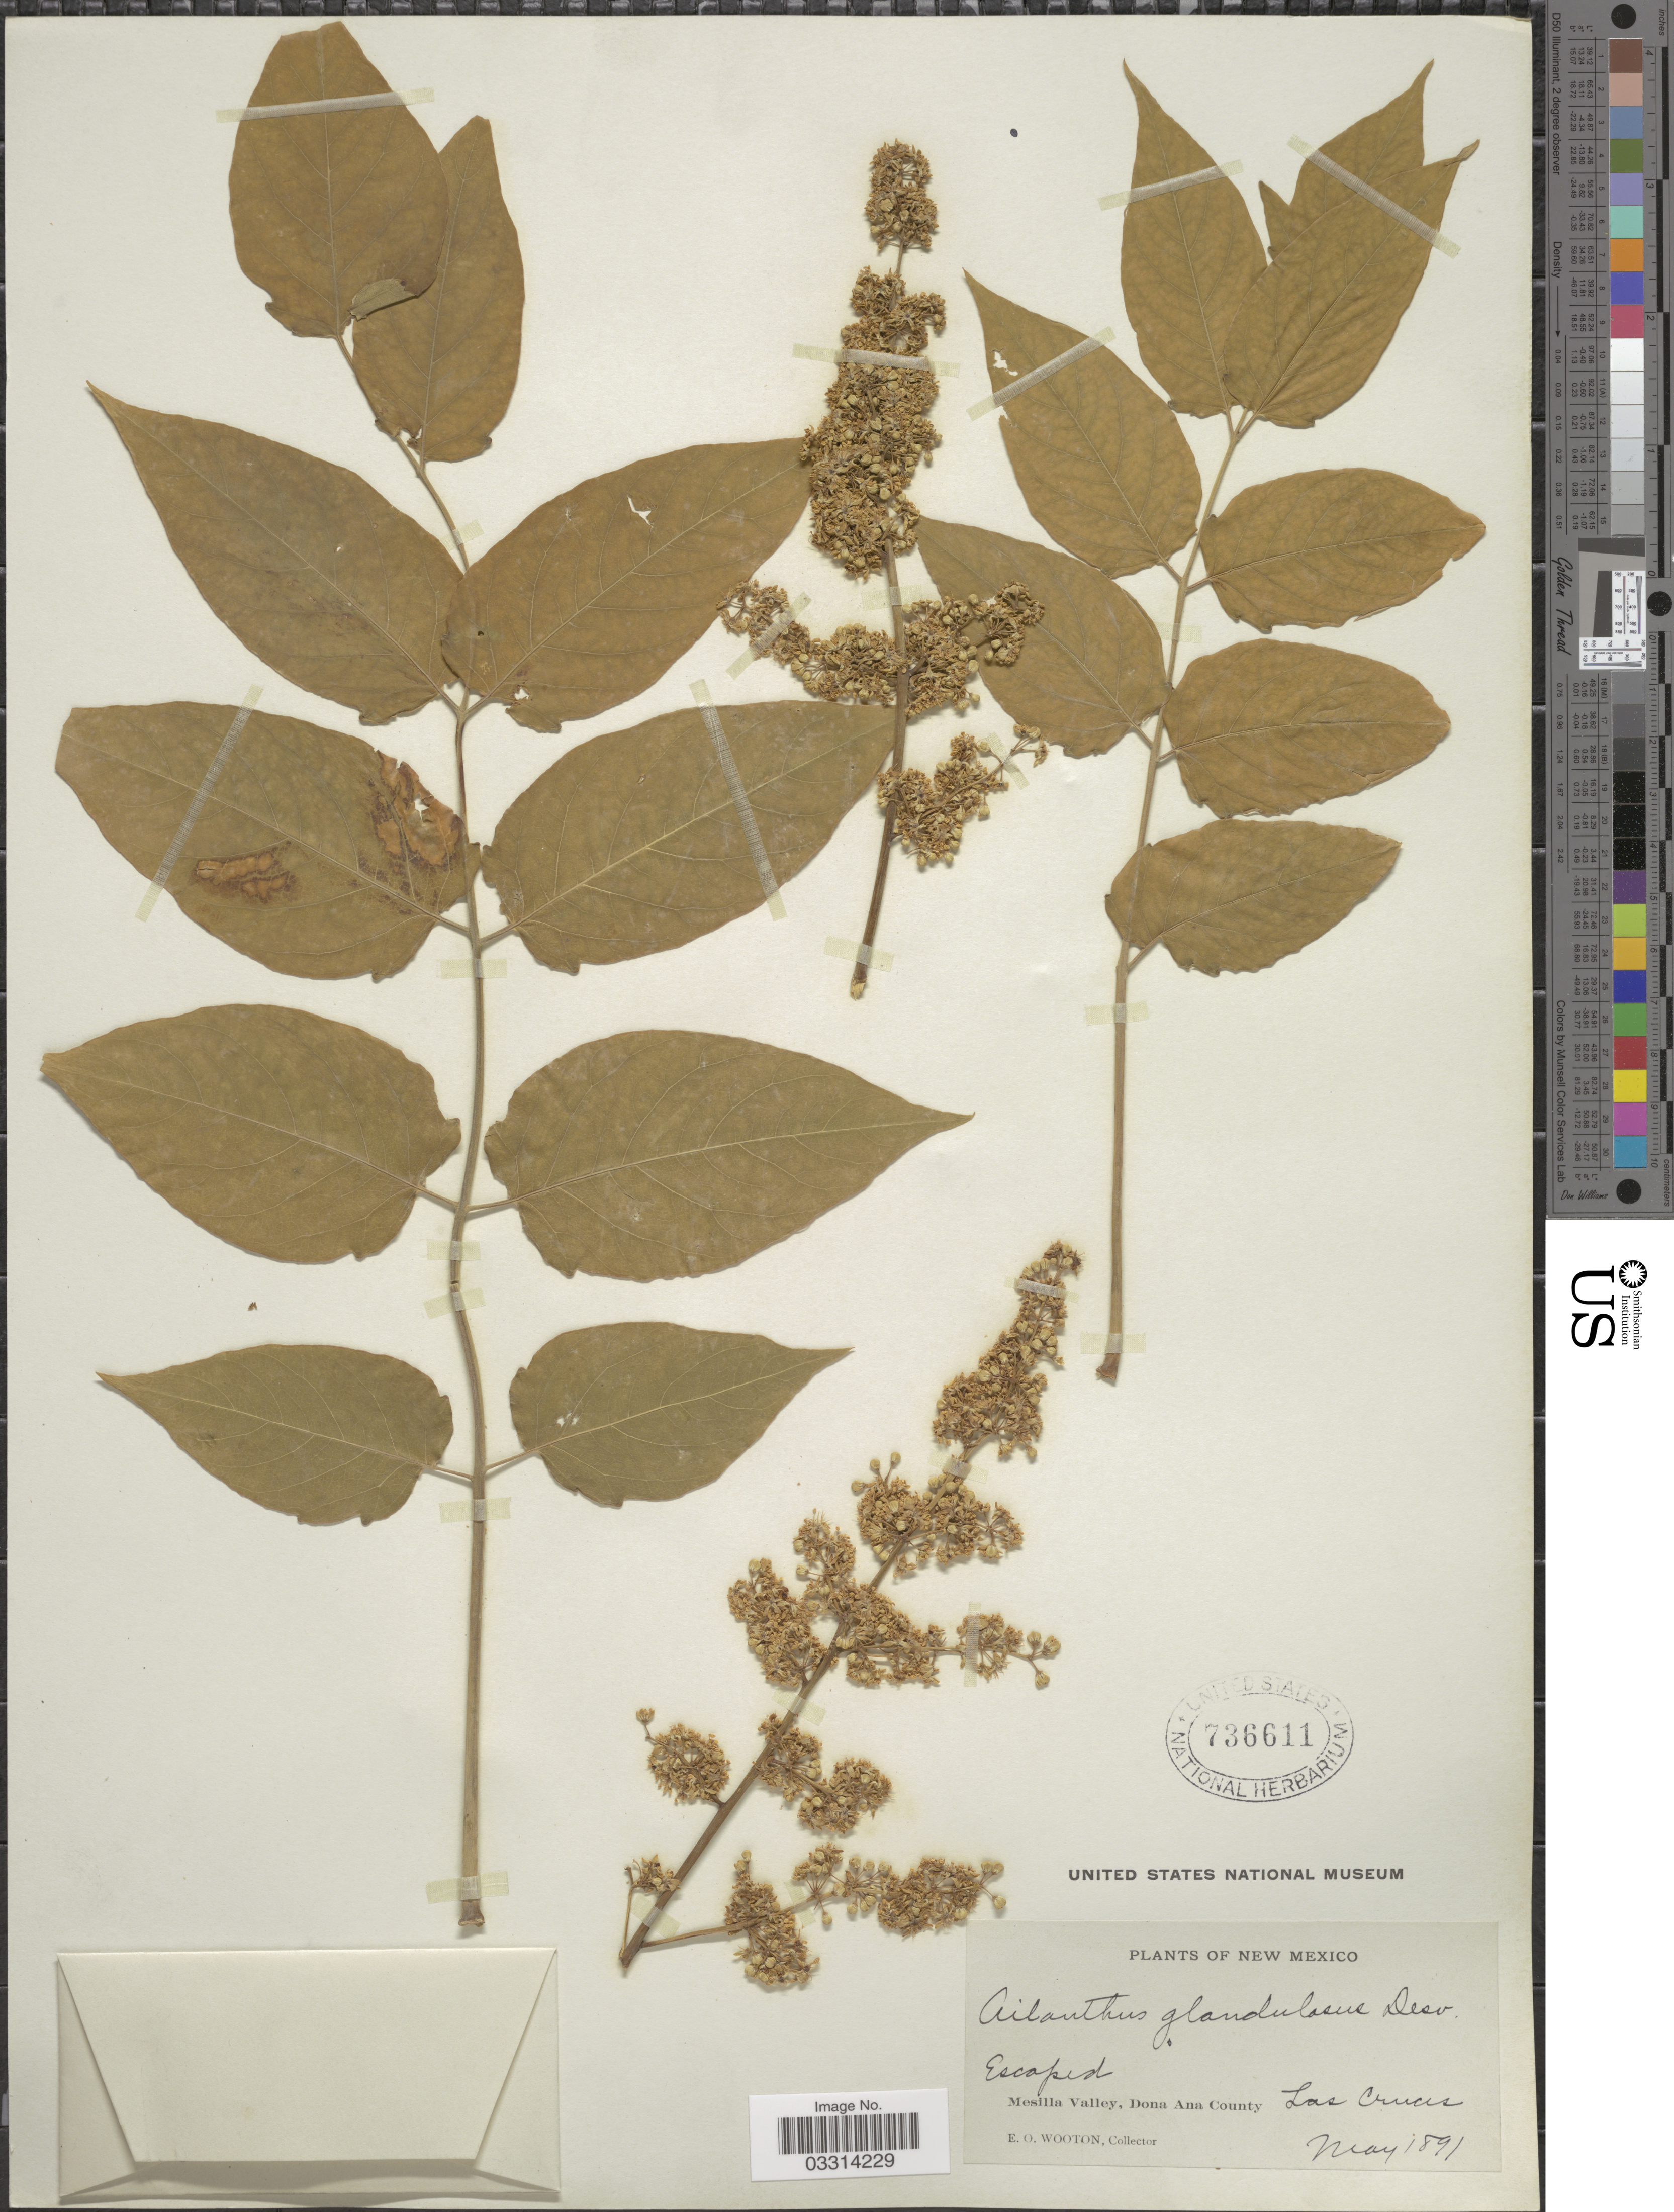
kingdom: Plantae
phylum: Tracheophyta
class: Magnoliopsida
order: Sapindales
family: Simaroubaceae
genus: Ailanthus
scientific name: Ailanthus glandulosa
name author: Desf.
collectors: E. O. Wooton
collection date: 1891-05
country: United States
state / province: New Mexico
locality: Mesilla Valley, Dona Ana County. Las Cruces.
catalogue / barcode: US 736611